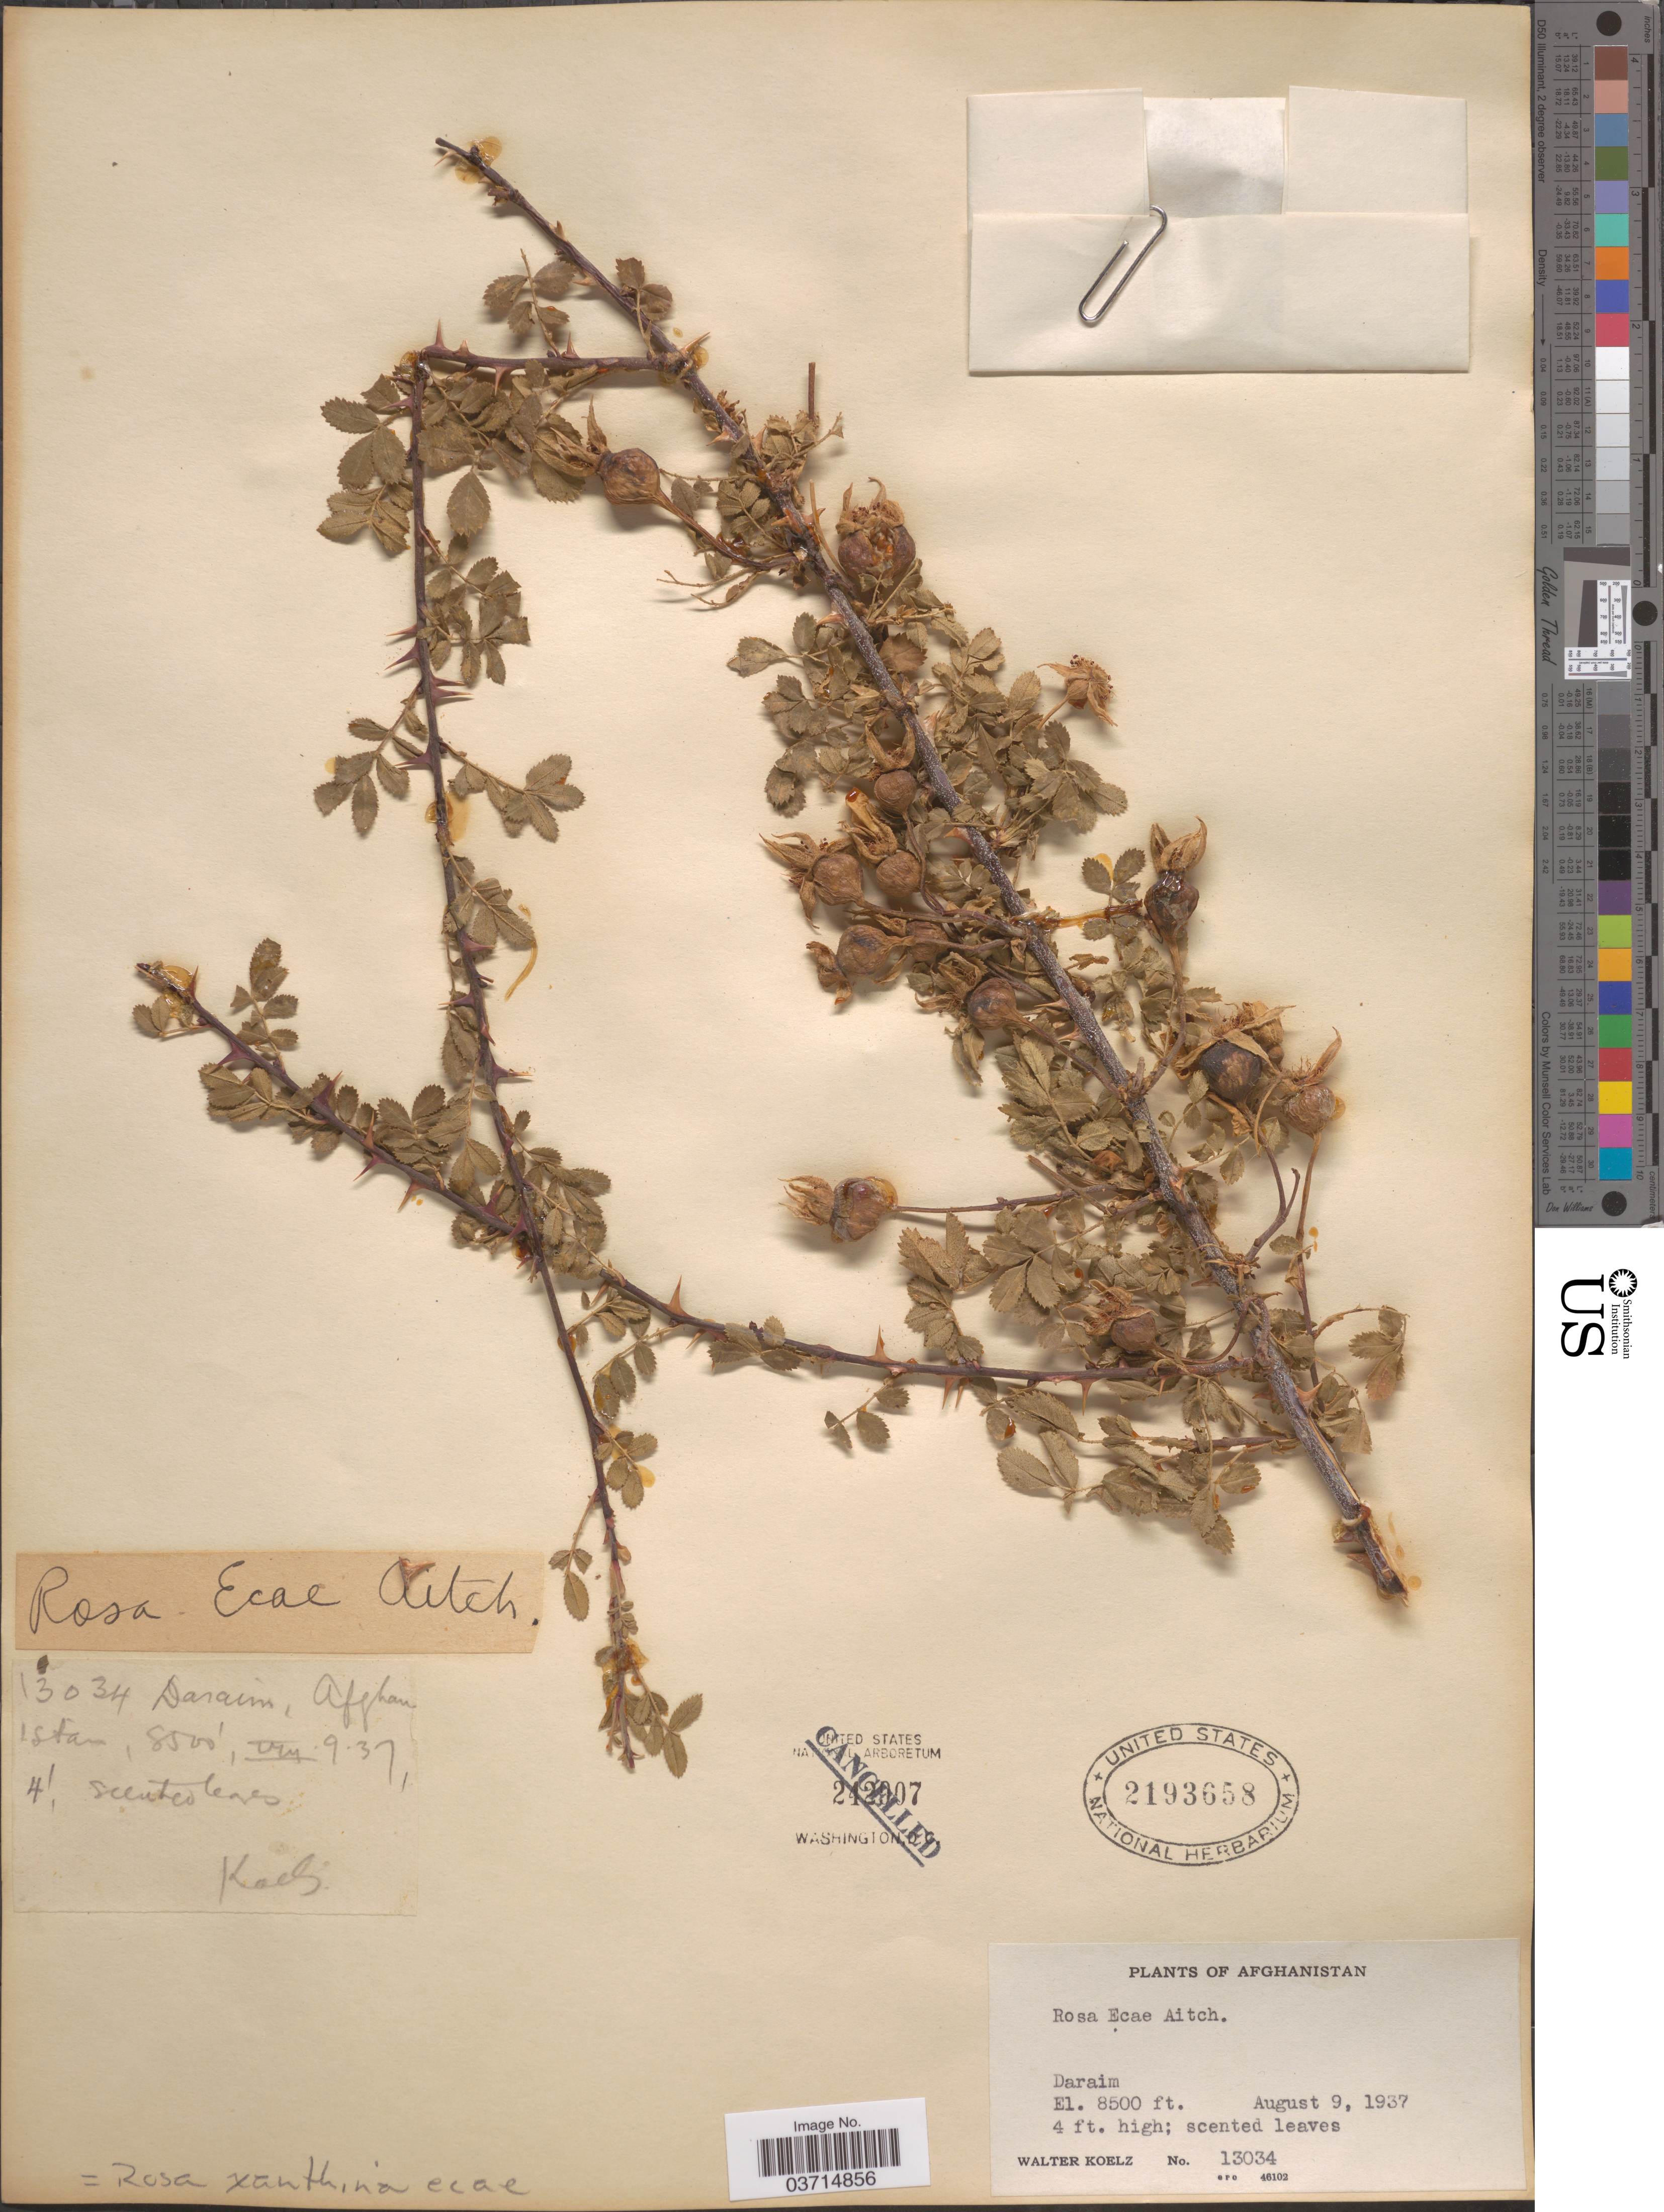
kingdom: Plantae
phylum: Tracheophyta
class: Magnoliopsida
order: Rosales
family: Rosaceae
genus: Rosa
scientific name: Rosa xanthina f. hugonis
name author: (Hemsl.) A.V.Roberts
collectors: W. N. Koelz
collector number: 13034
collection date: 1937-08-09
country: Afghanistan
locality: Daraim.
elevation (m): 2591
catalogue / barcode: US 2193658